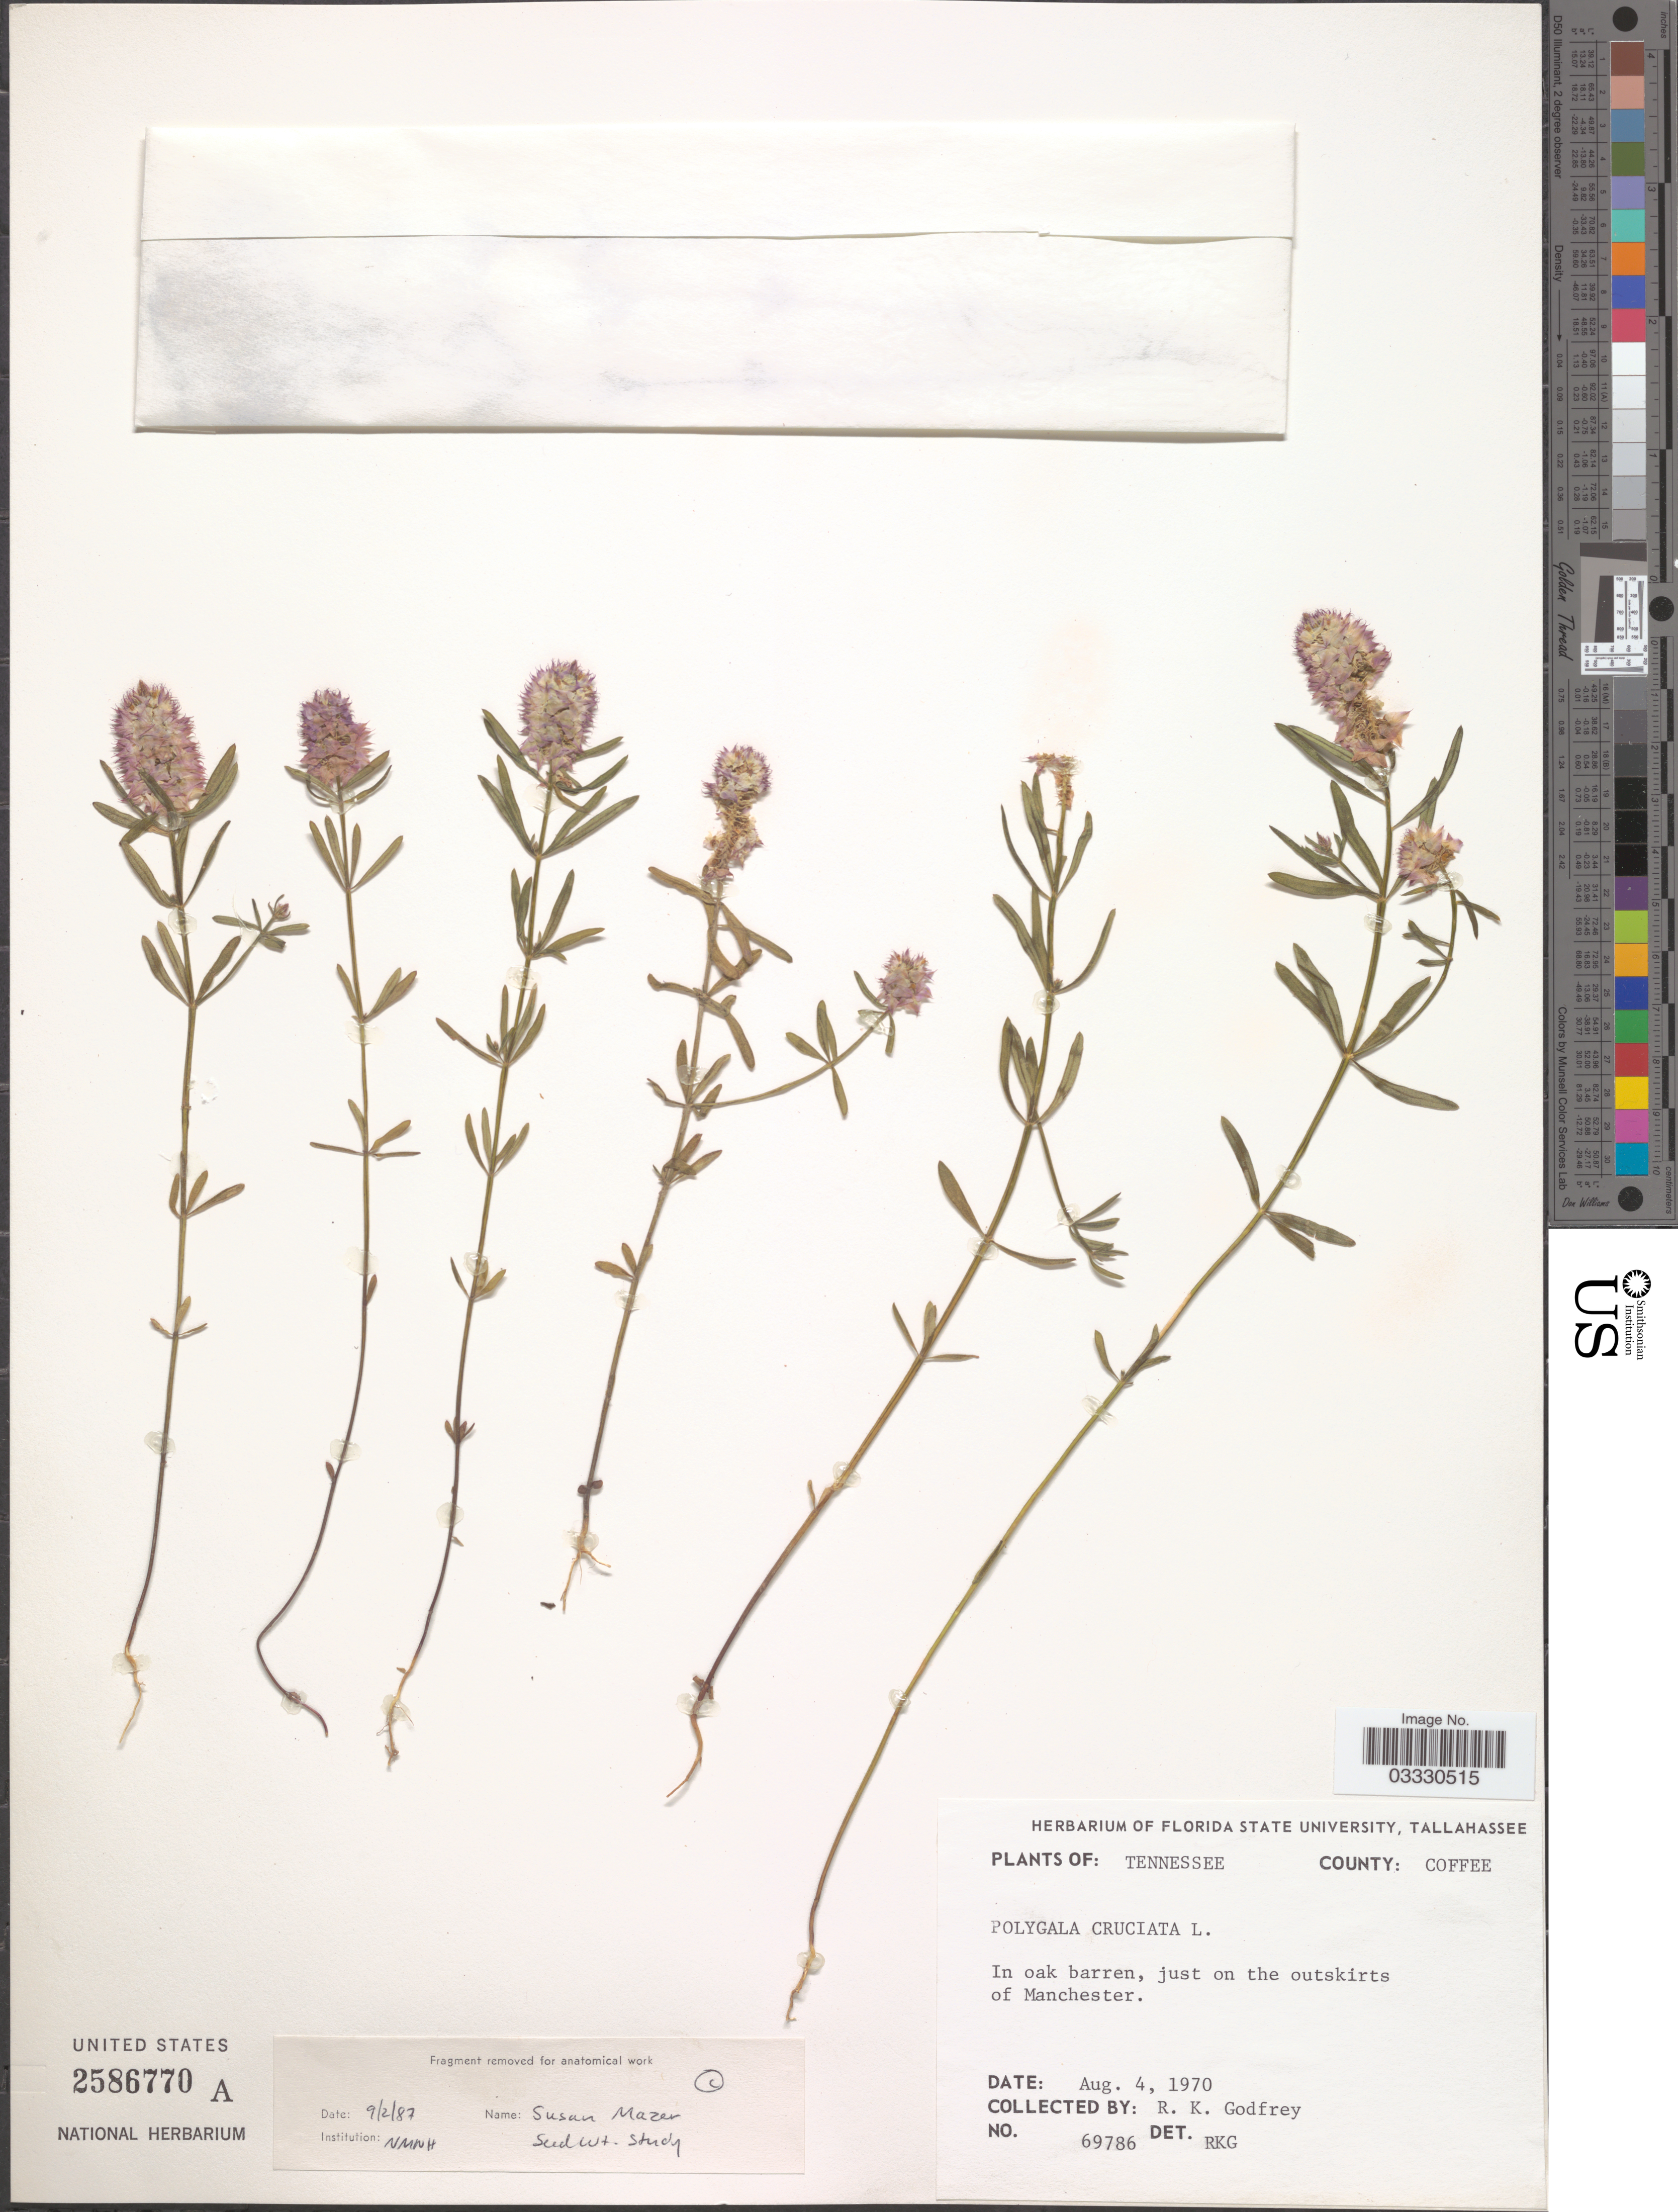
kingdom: Plantae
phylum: Tracheophyta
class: Magnoliopsida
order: Fabales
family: Polygalaceae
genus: Polygala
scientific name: Polygala cruciata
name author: L.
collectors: R. K. Godfrey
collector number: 69786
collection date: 1970-08-04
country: United States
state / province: Tennessee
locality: County: Coffee. In oak barren, just on the outskirts of Manchester.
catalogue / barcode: US 2586770A